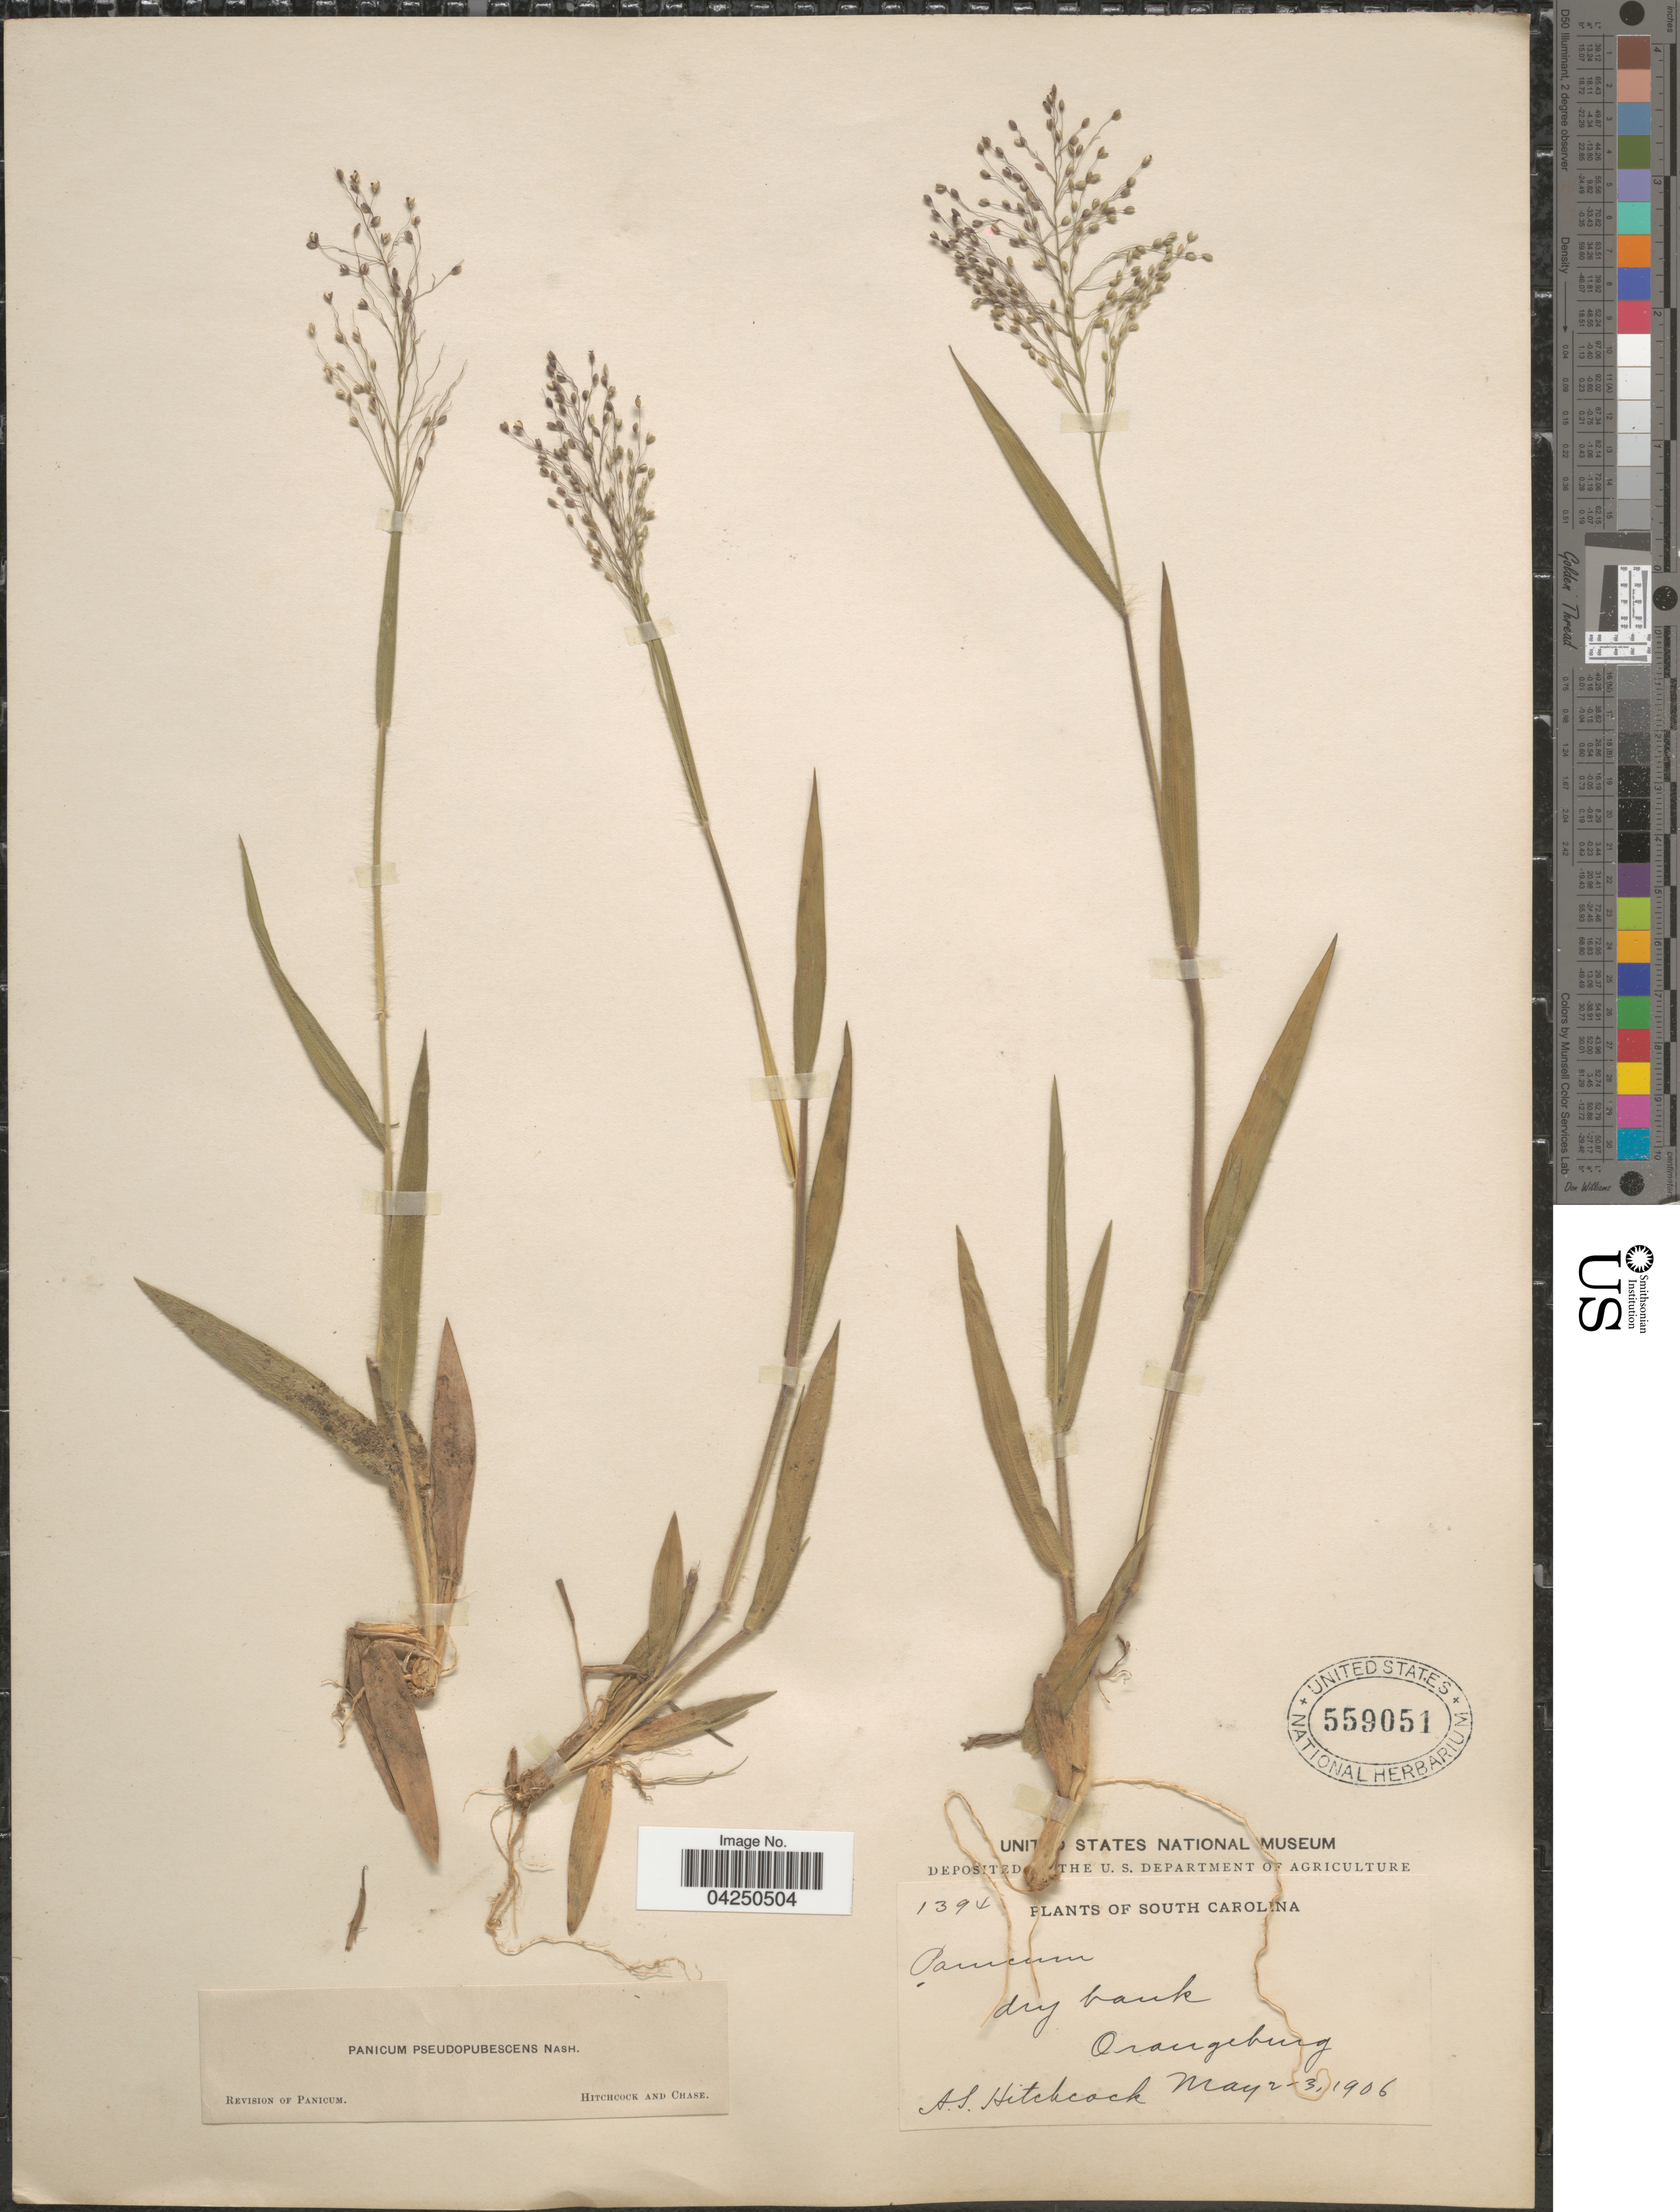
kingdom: Plantae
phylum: Tracheophyta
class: Liliopsida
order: Poales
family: Poaceae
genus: Dichanthelium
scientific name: Dichanthelium acuminatum var. acuminatum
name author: (Sw.) Gould & C.A. Clark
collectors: A. S. Hitchcock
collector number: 1394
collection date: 1906-05-02/1906-05-03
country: United States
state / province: South Carolina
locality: Dry bank. Orangeburg.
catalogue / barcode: US 559051